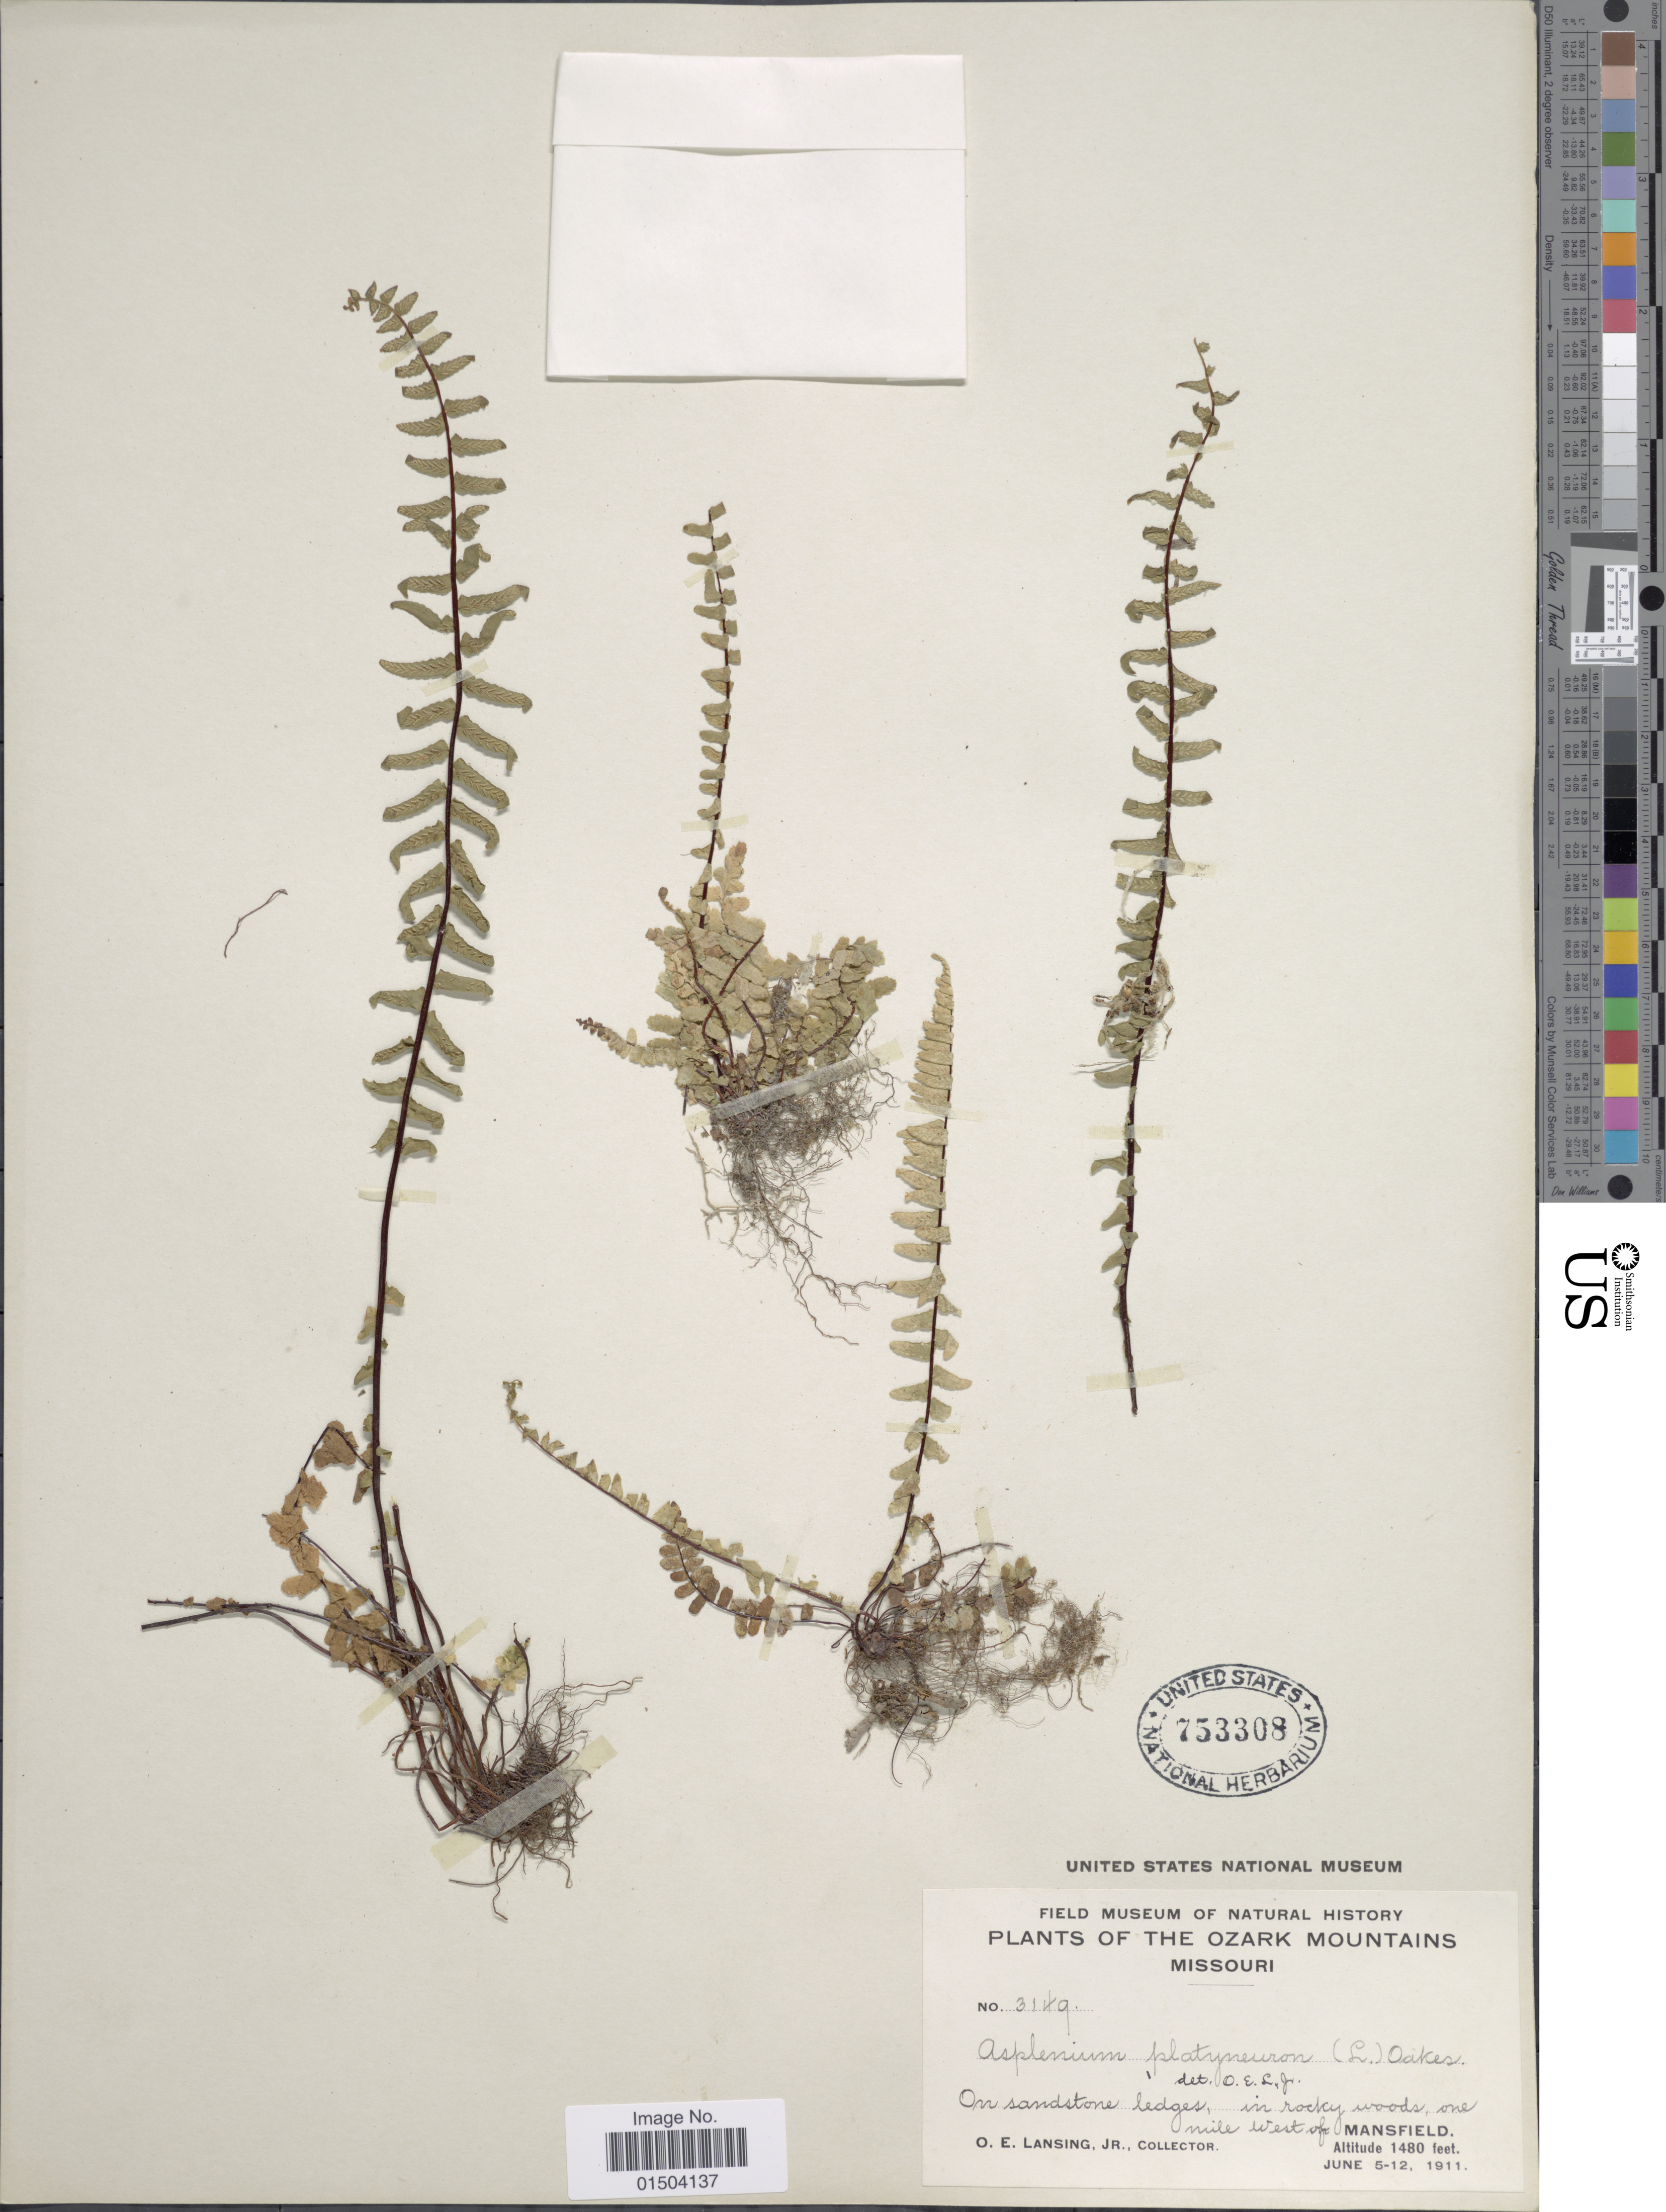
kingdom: Plantae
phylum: Tracheophyta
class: Polypodiopsida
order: Polypodiales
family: Aspleniaceae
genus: Asplenium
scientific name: Asplenium platyneuron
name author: (L.) Britton, Stearns & Poggenb.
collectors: O. E. Lansing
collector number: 3149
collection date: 1911-06-05/1911-06-12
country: United States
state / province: Missouri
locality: Ozark Mountains. On sandstone ledges, in rocky woods, one mile West of Mansfield.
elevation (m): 451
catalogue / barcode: US 753308